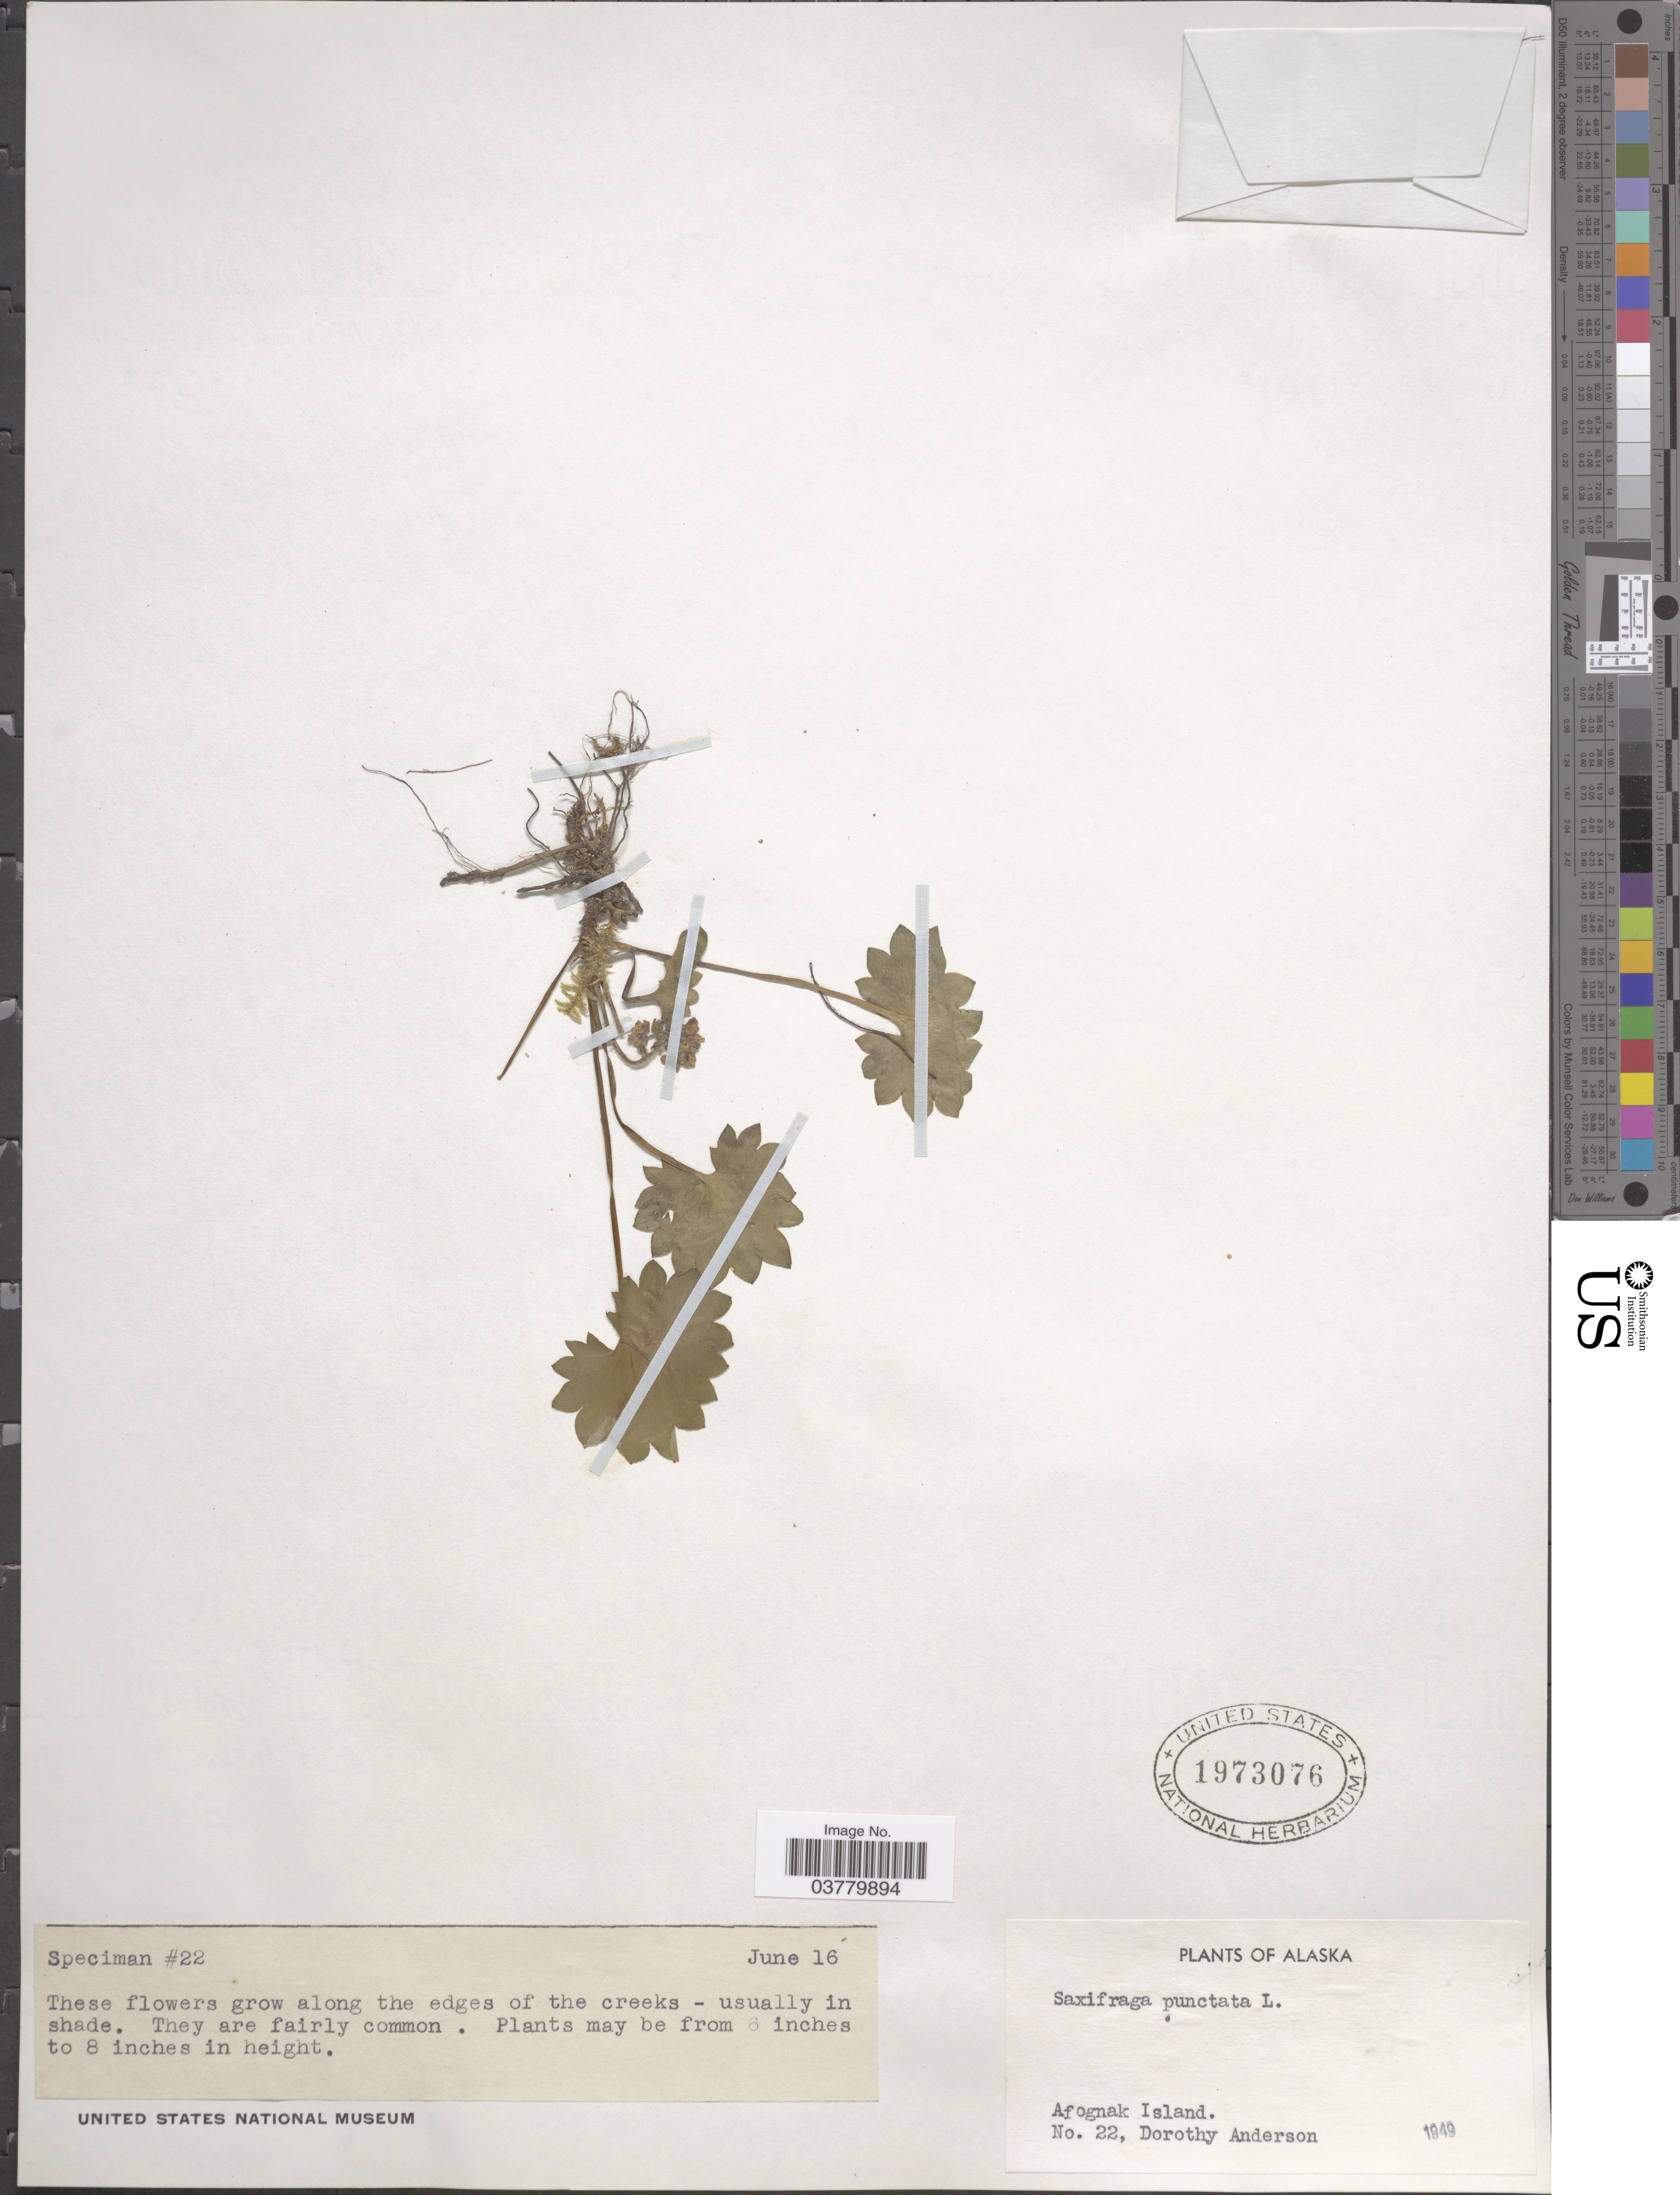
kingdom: Plantae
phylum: Tracheophyta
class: Magnoliopsida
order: Saxifragales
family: Saxifragaceae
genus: Micranthes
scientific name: Micranthes nelsoniana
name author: (D. Don) Small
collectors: D. Anderson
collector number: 22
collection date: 1949-06-16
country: United States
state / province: Alaska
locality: Afognak Island.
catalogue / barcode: US 1973076